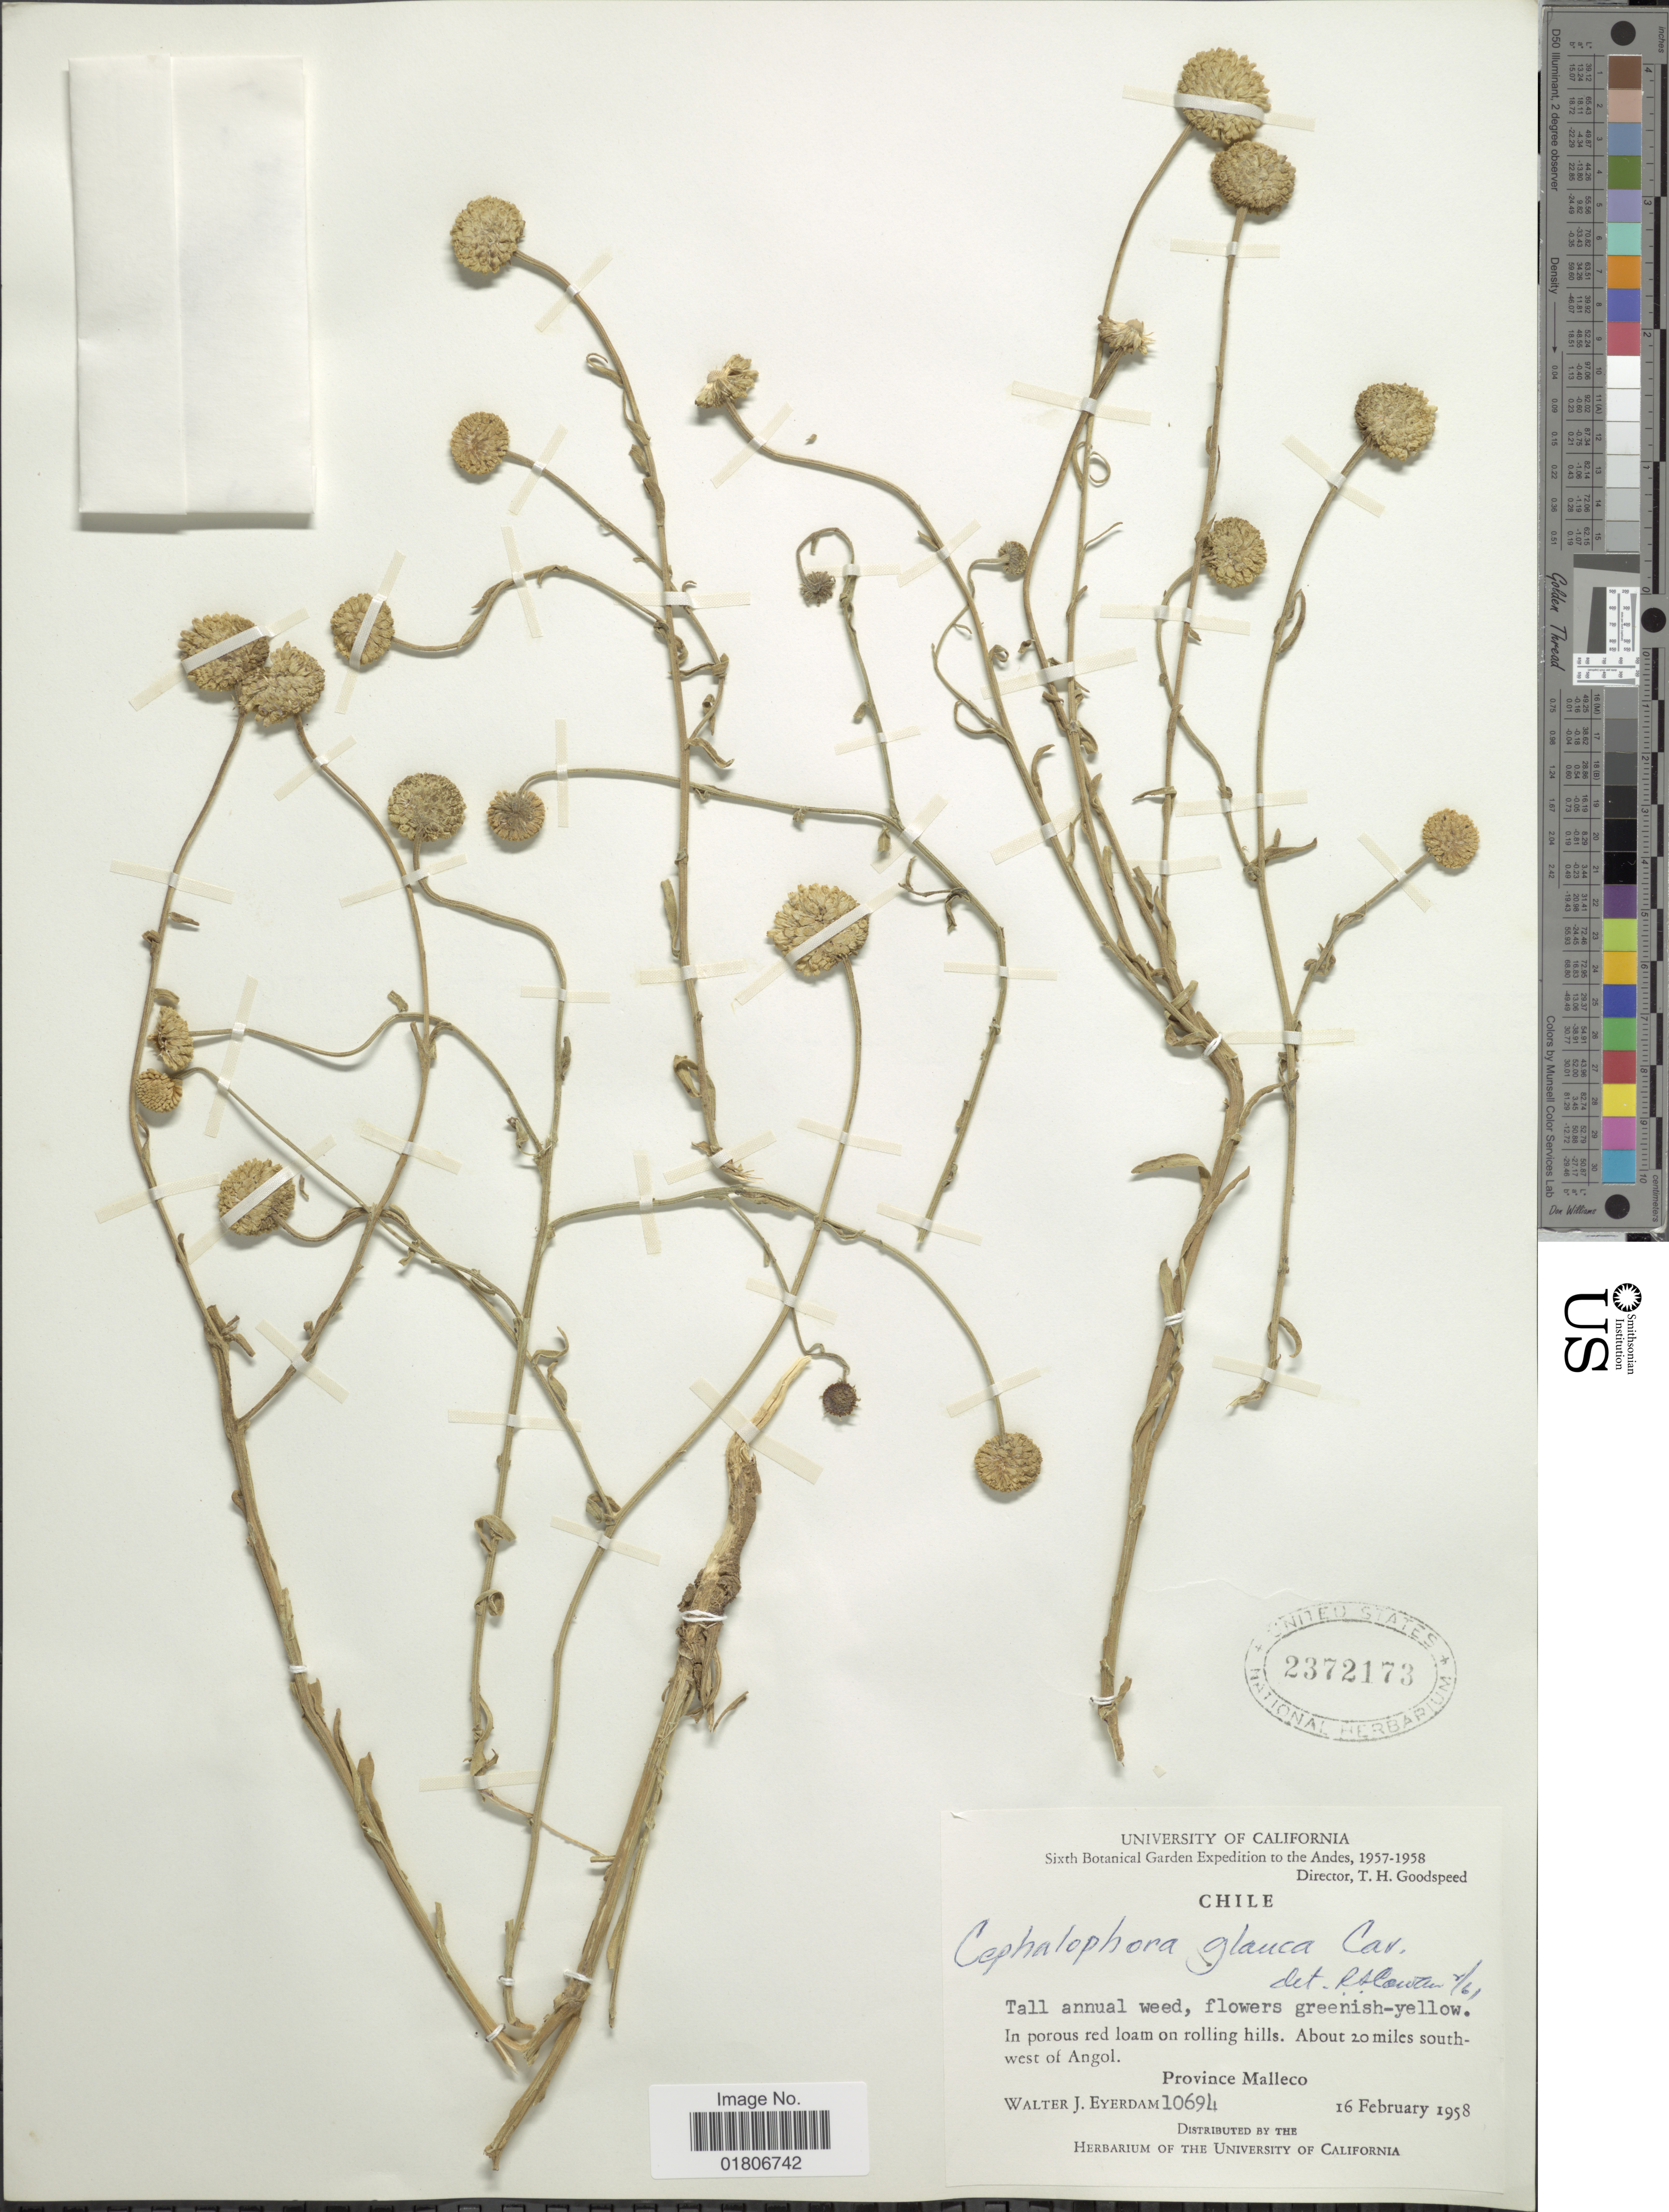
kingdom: Plantae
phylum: Tracheophyta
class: Magnoliopsida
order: Asterales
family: Asteraceae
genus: Helenium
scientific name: Helenium glaucum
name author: (Cav.) Stuntz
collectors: W. J. Eyerdam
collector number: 10694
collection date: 1958-02-16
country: Chile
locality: Andes. About 20 miles southwest of Angol. Province Malleco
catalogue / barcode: US 2372173